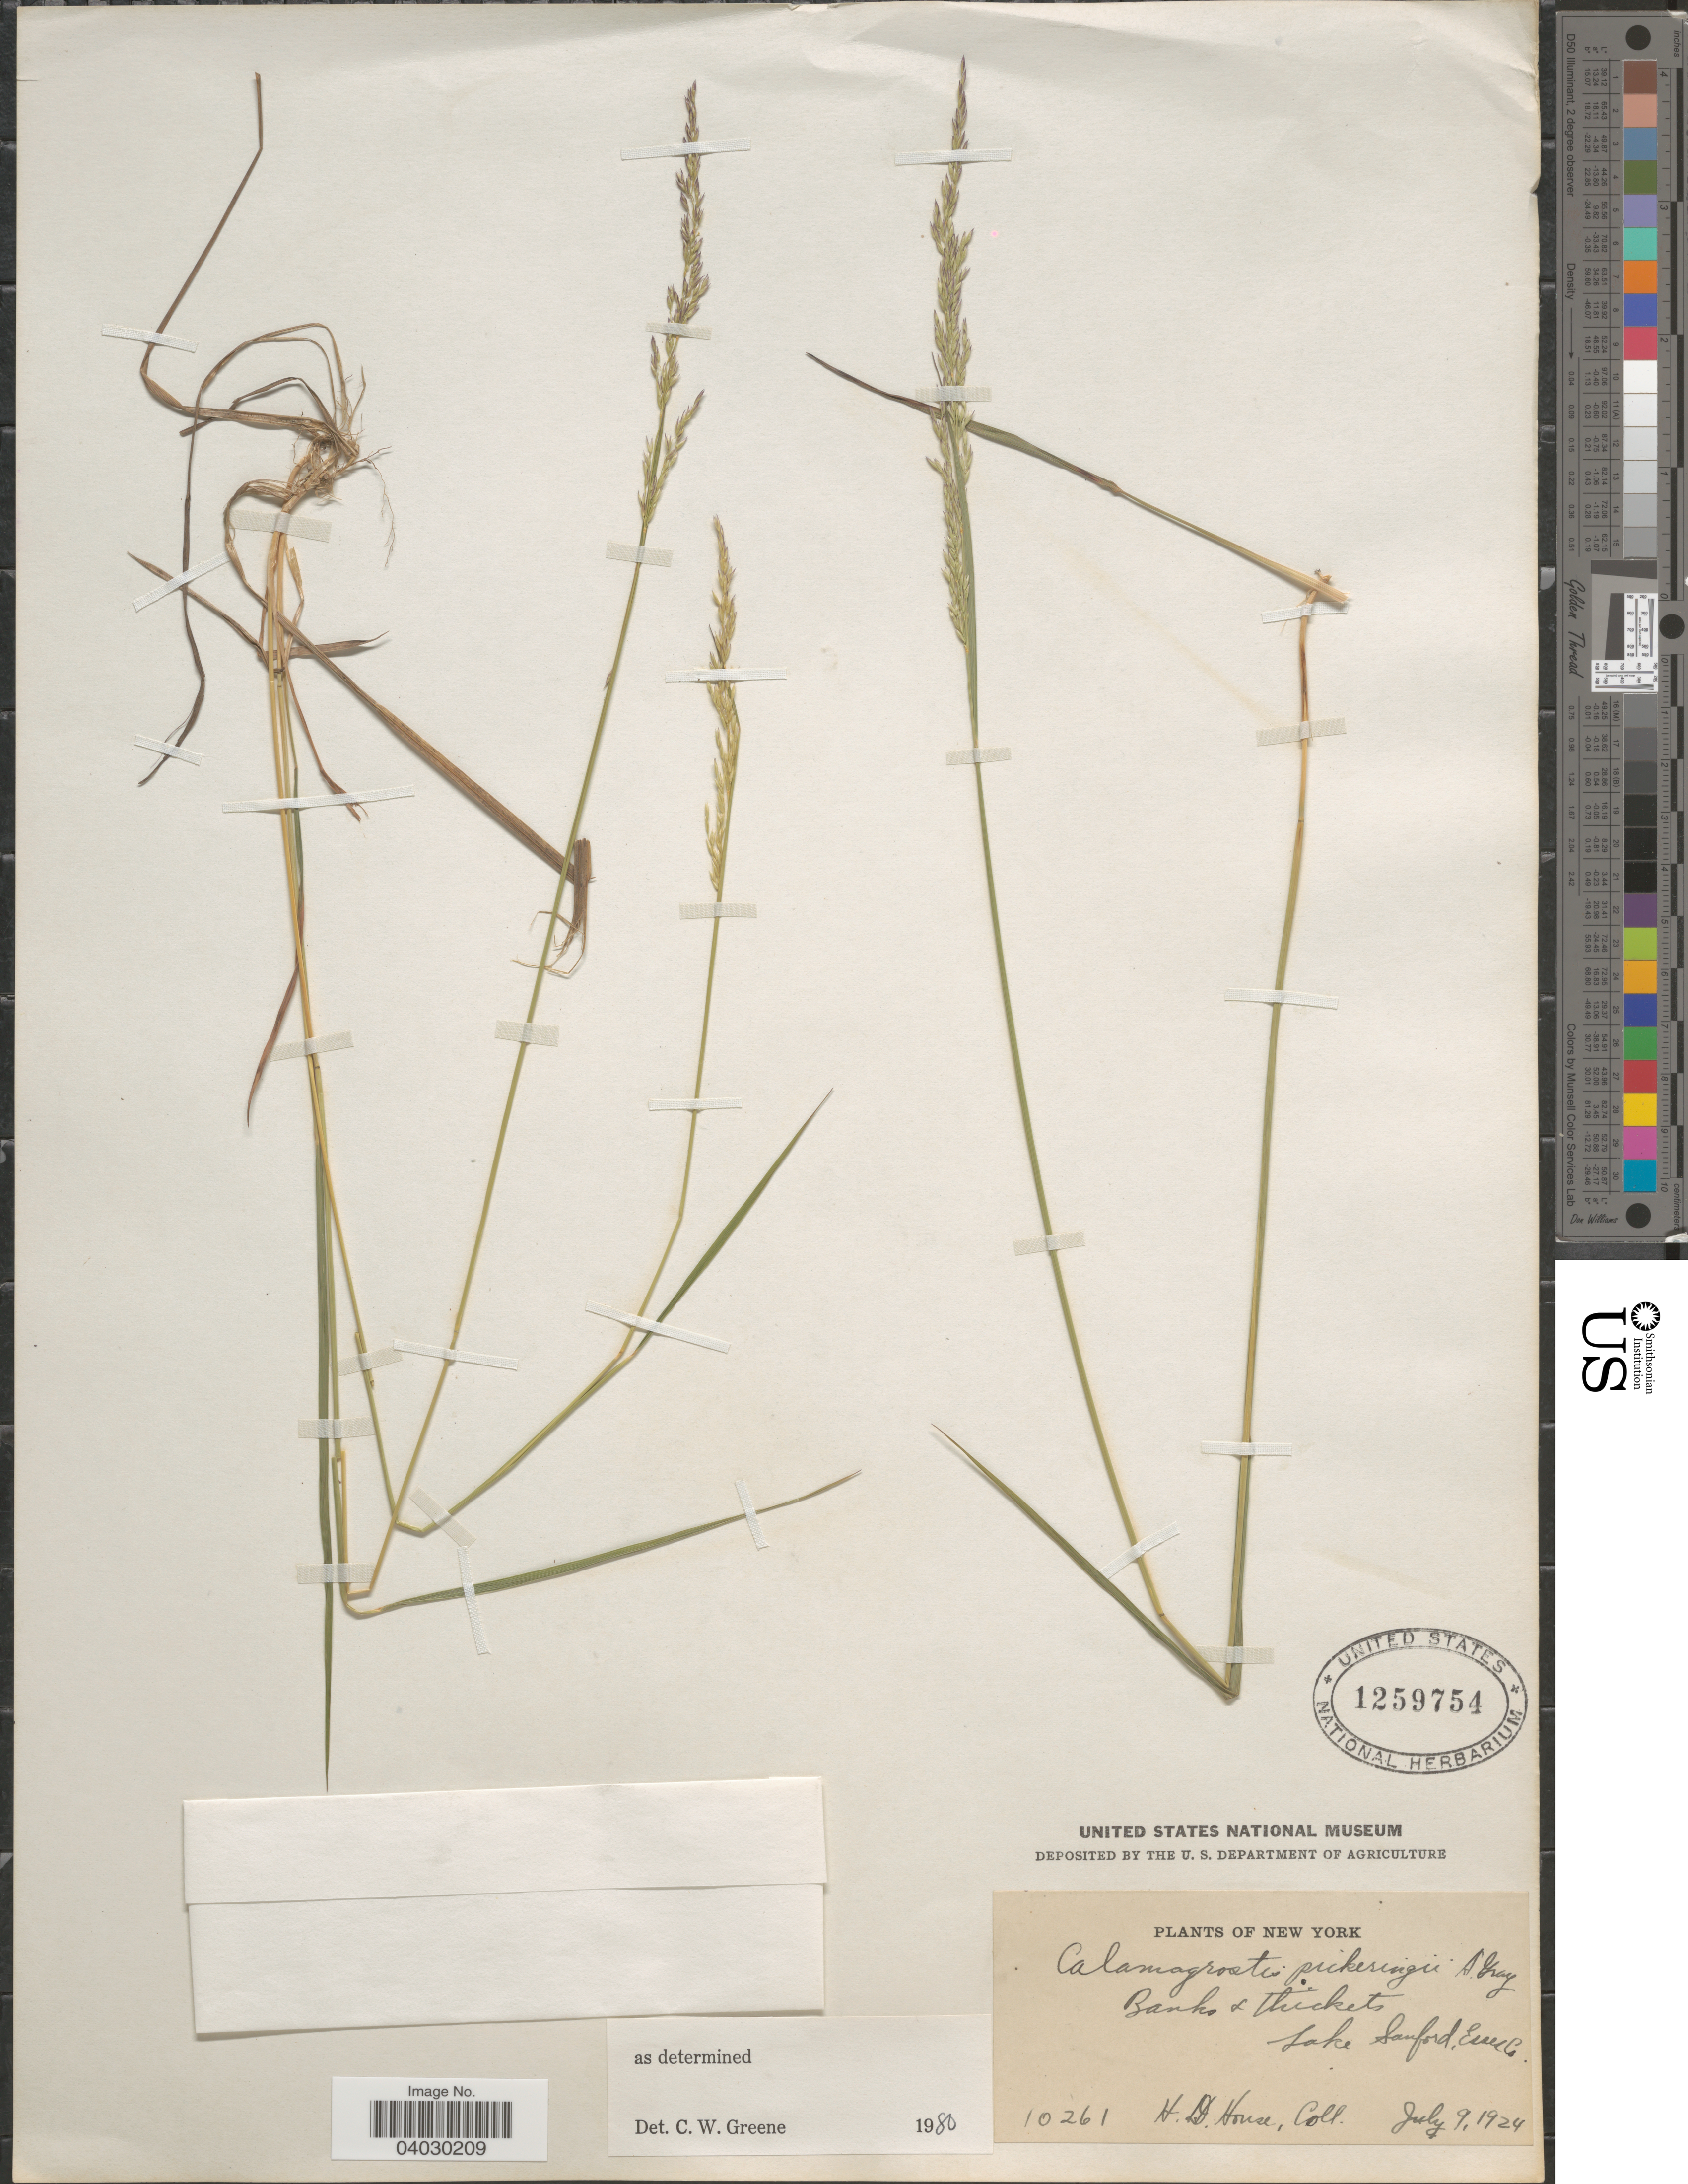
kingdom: Plantae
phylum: Tracheophyta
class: Liliopsida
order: Poales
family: Poaceae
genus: Calamagrostis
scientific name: Calamagrostis pickeringii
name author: A. Gray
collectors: H. D. House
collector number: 10261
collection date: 1924-07-09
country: United States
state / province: New York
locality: Lake Sanford, Essex Co.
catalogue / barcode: US 1259754